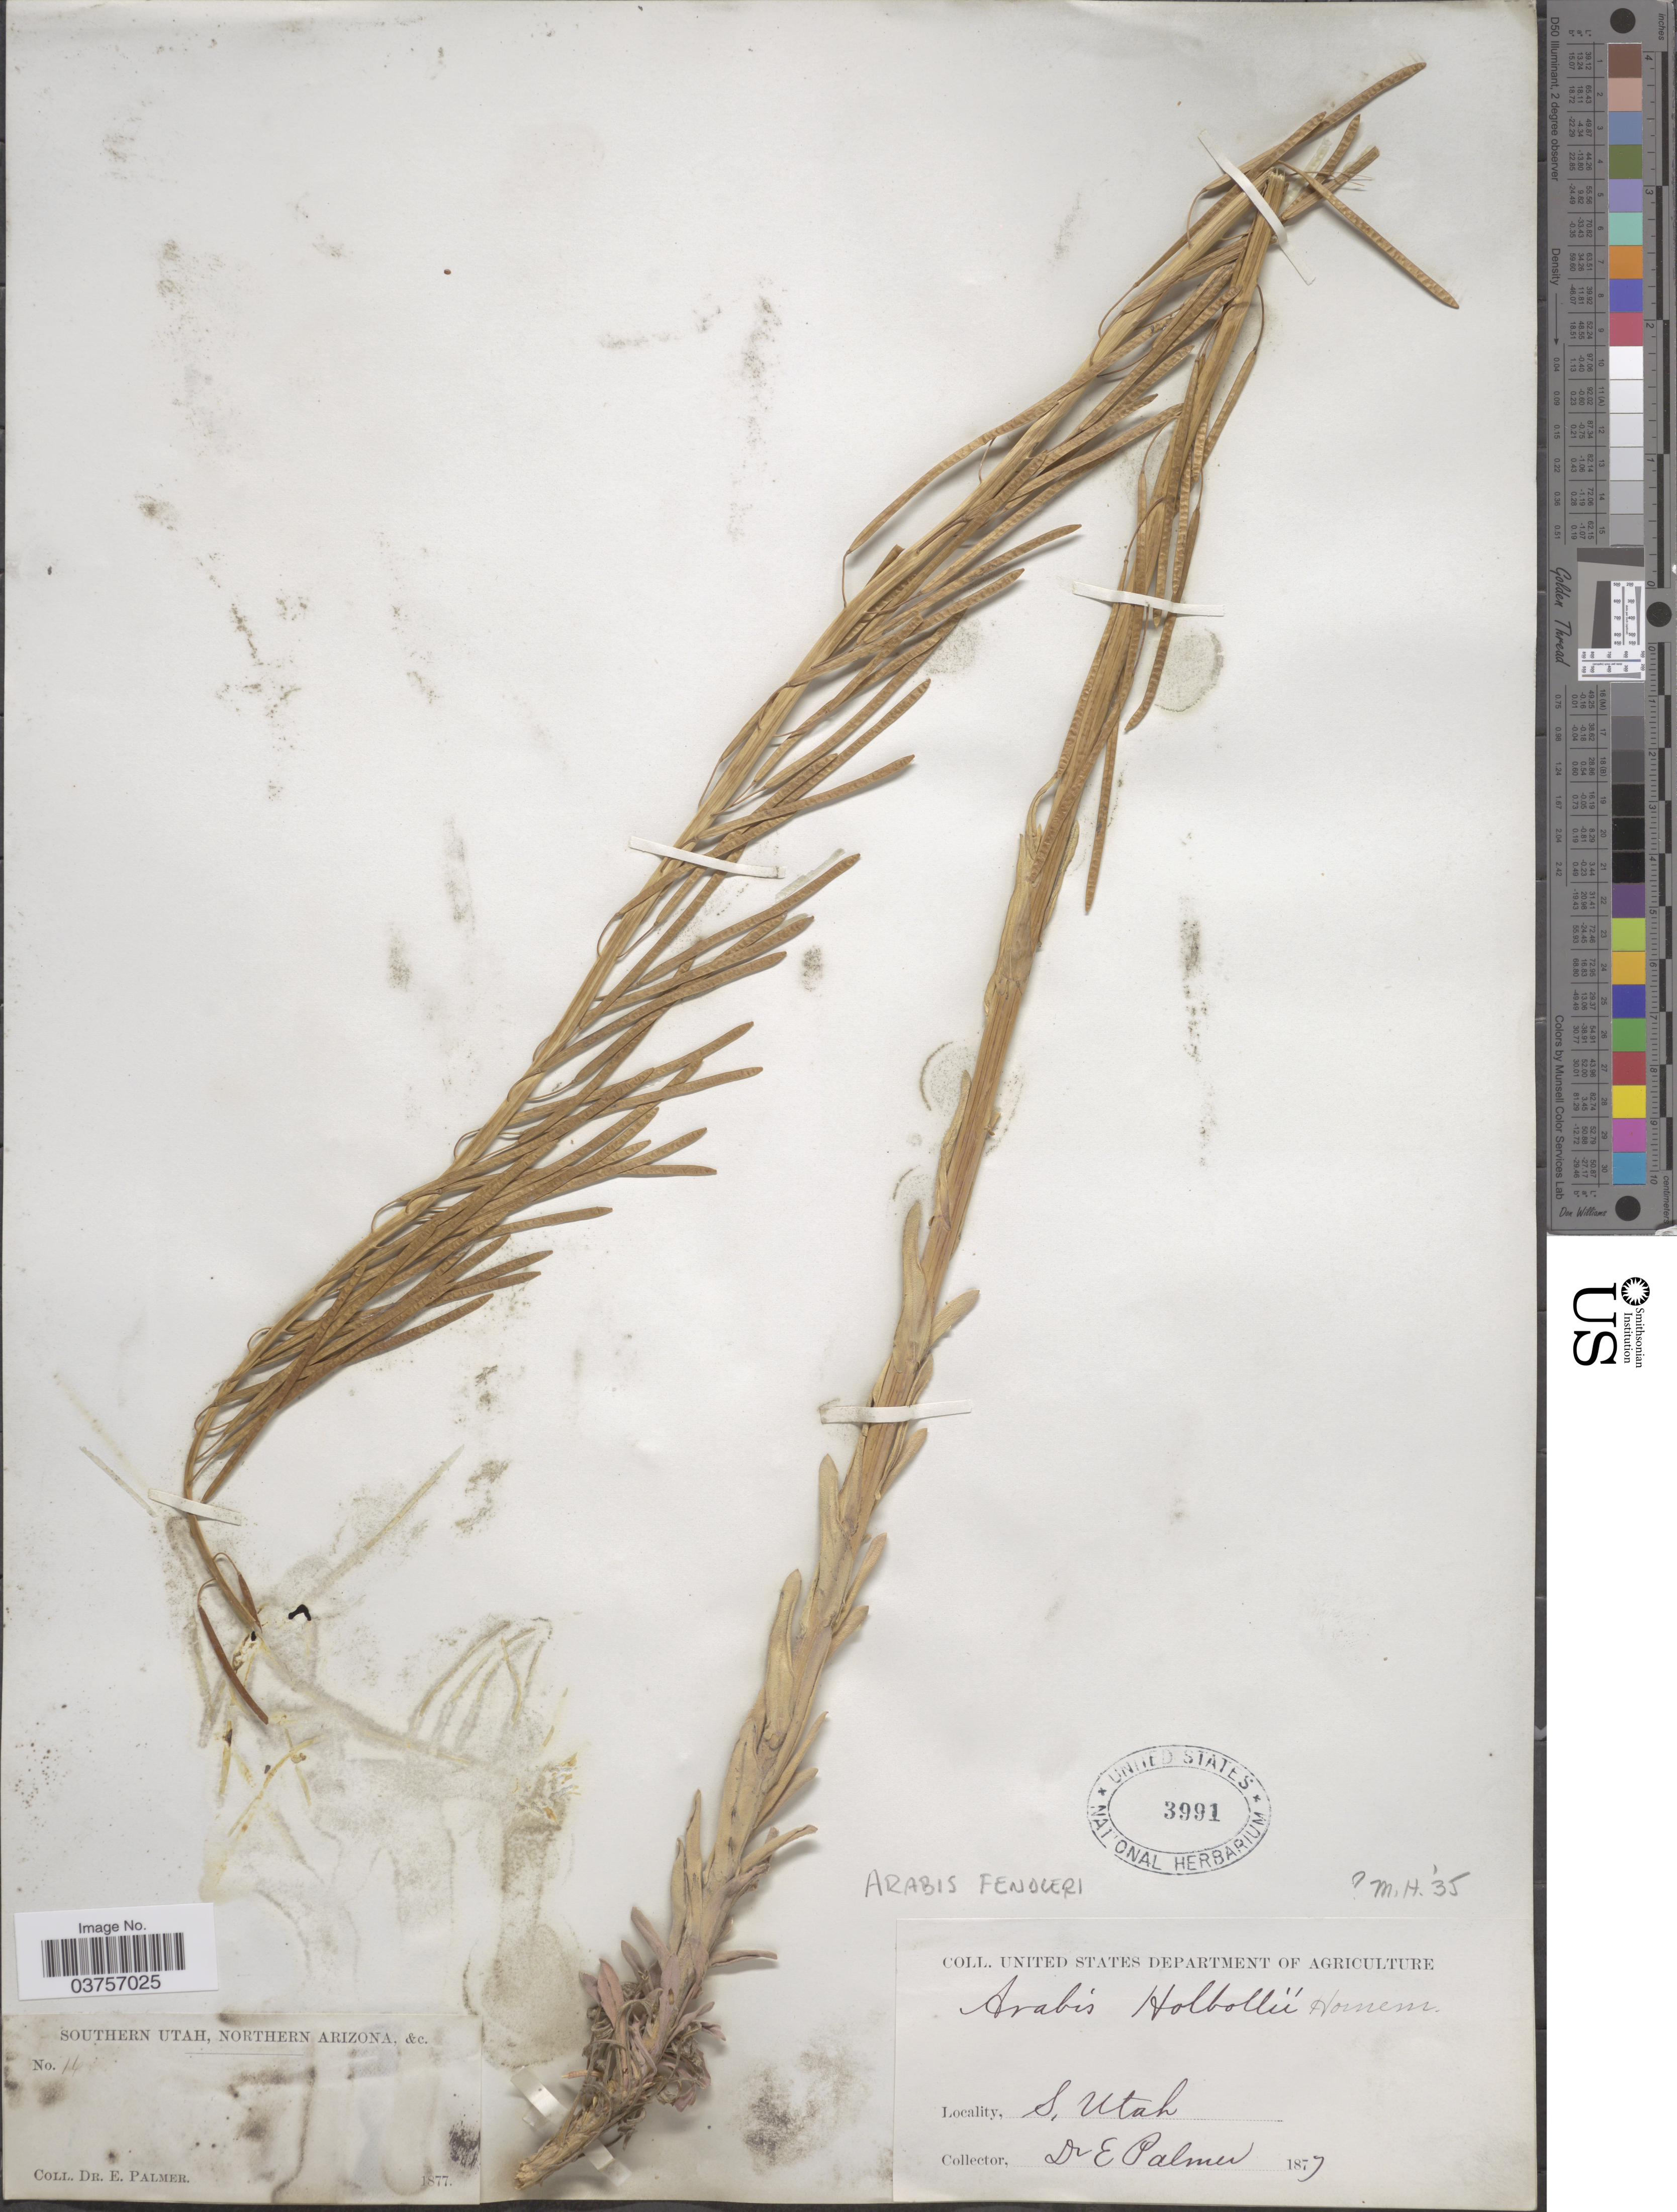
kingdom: Plantae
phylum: Tracheophyta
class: Magnoliopsida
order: Brassicales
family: Brassicaceae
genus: Arabis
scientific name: Arabis fendleri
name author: (S. Watson) Greene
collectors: E. Palmer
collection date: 1877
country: United States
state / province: Utah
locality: S. Utah.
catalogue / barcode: US 3991